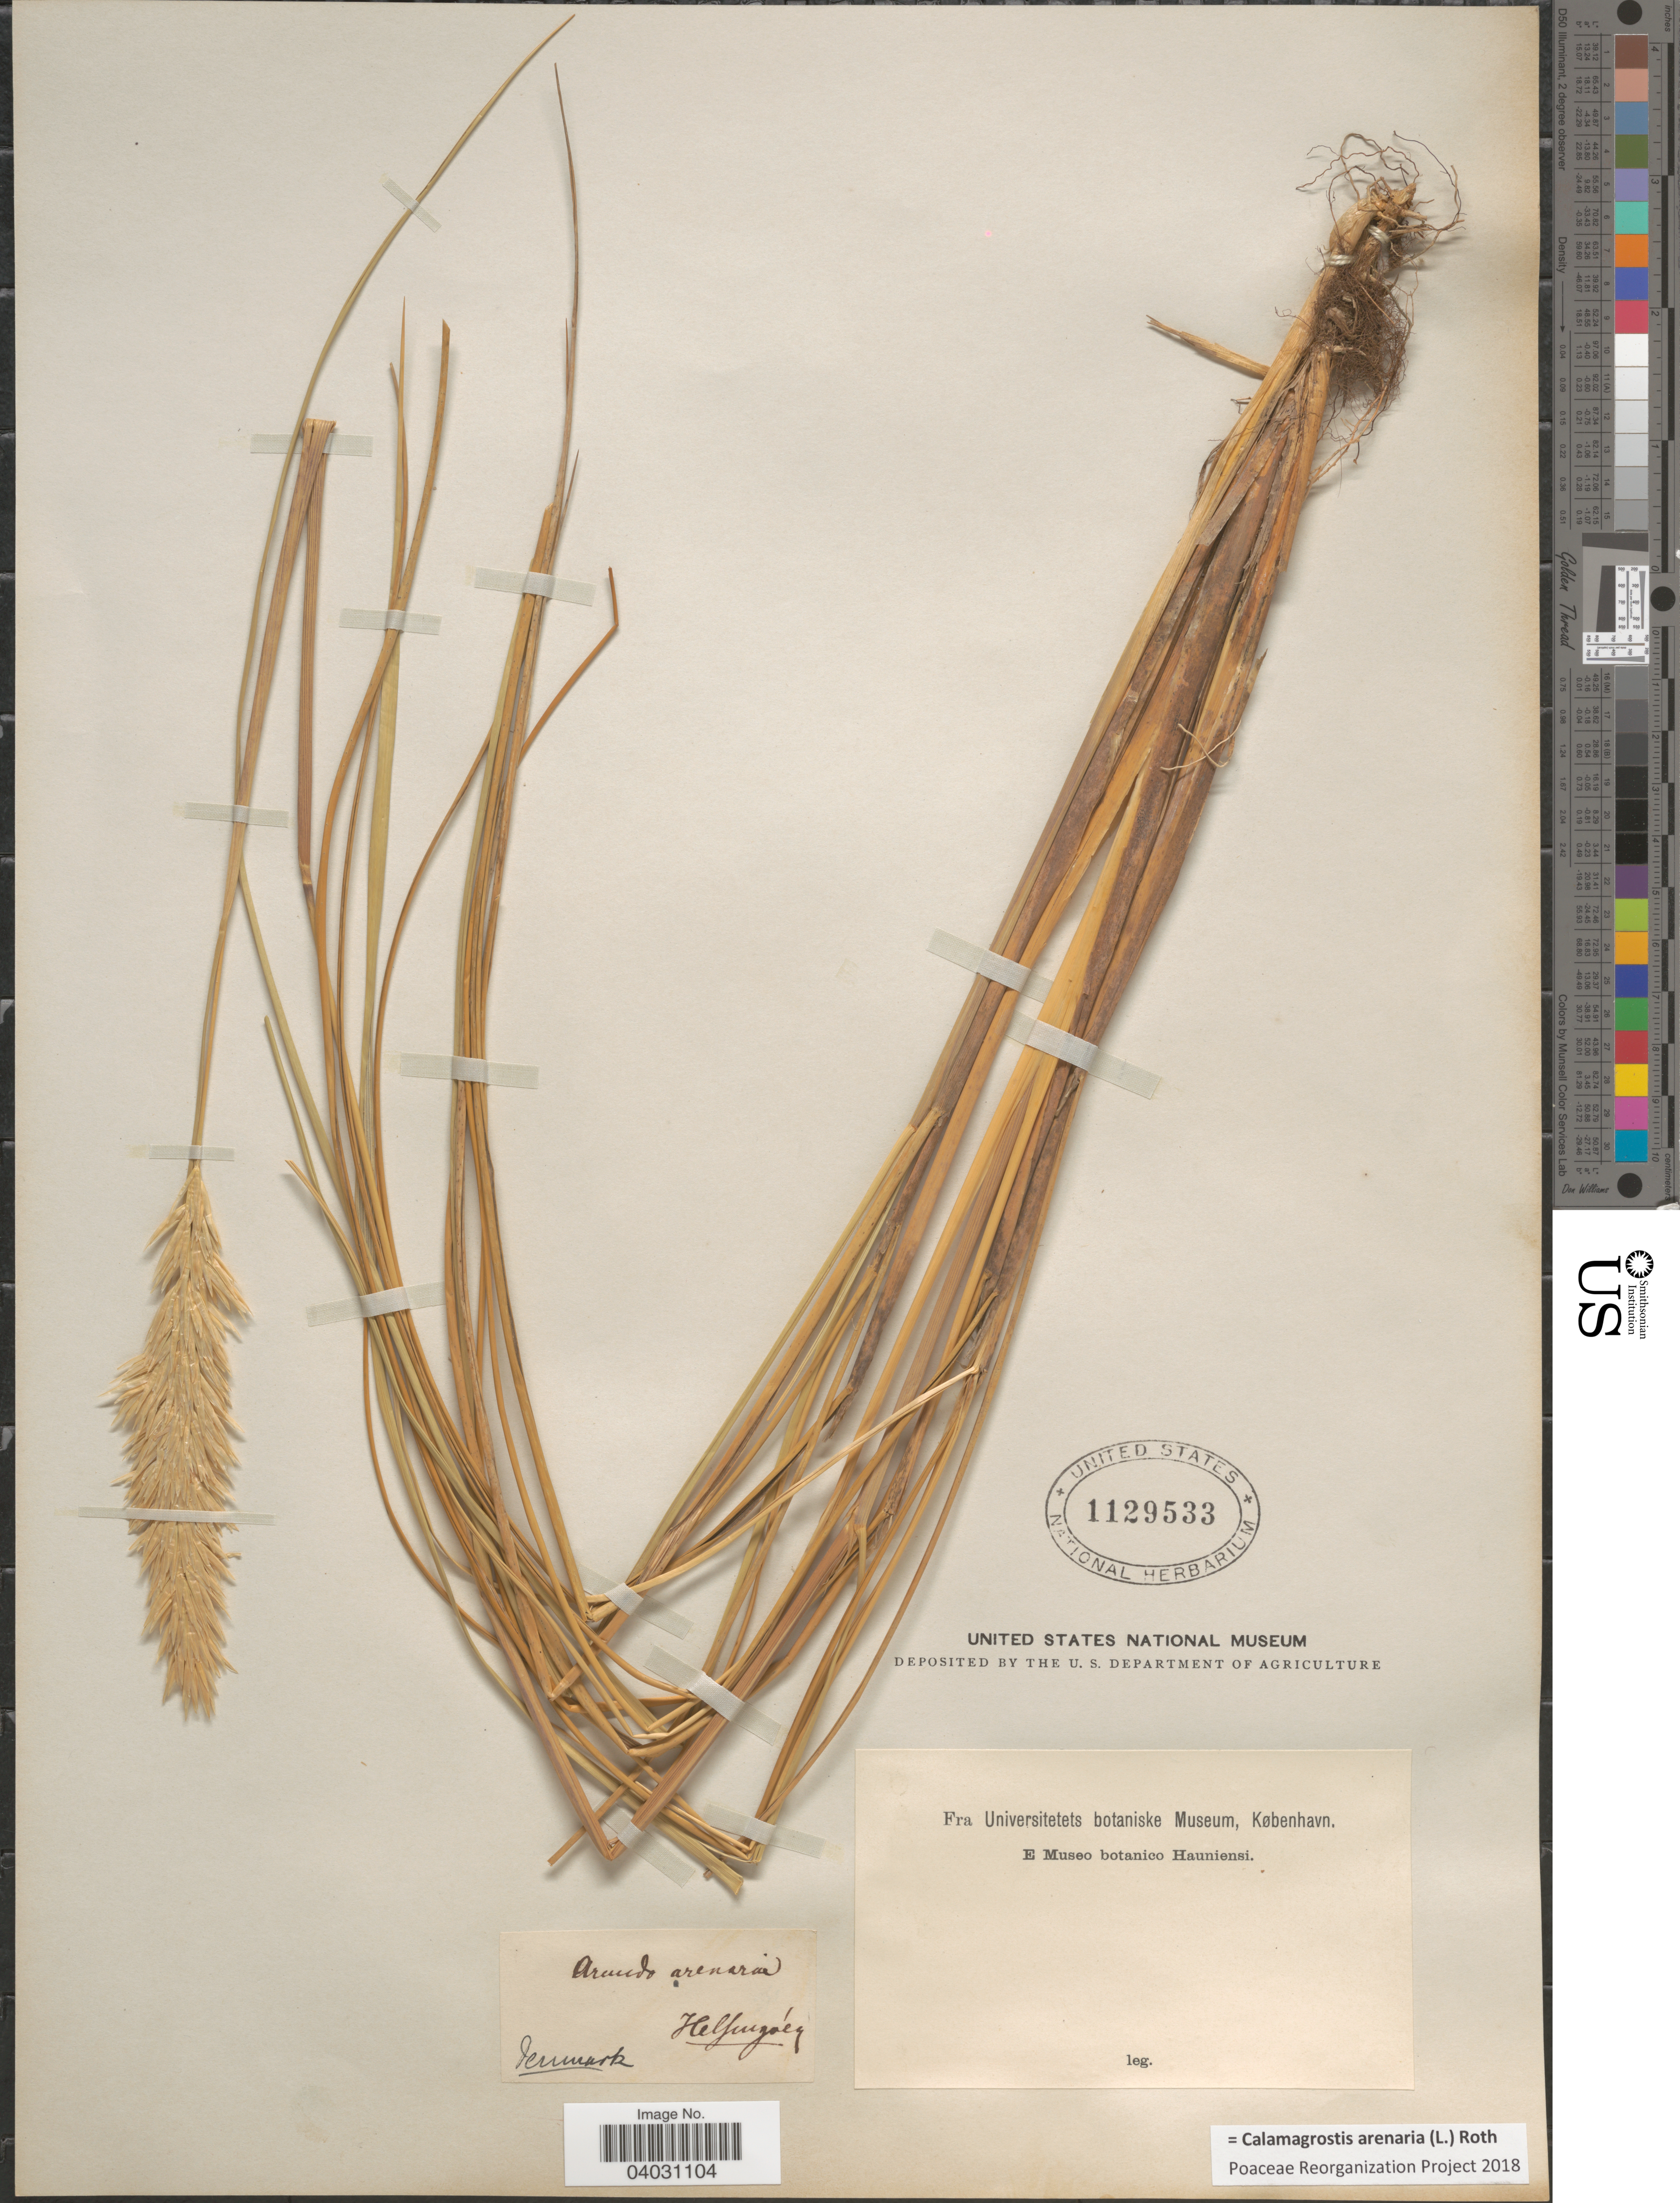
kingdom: Plantae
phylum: Tracheophyta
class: Liliopsida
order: Poales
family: Poaceae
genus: Calamagrostis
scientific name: Calamagrostis arenaria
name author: (L.) Roth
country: Denmark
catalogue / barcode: US 1129533